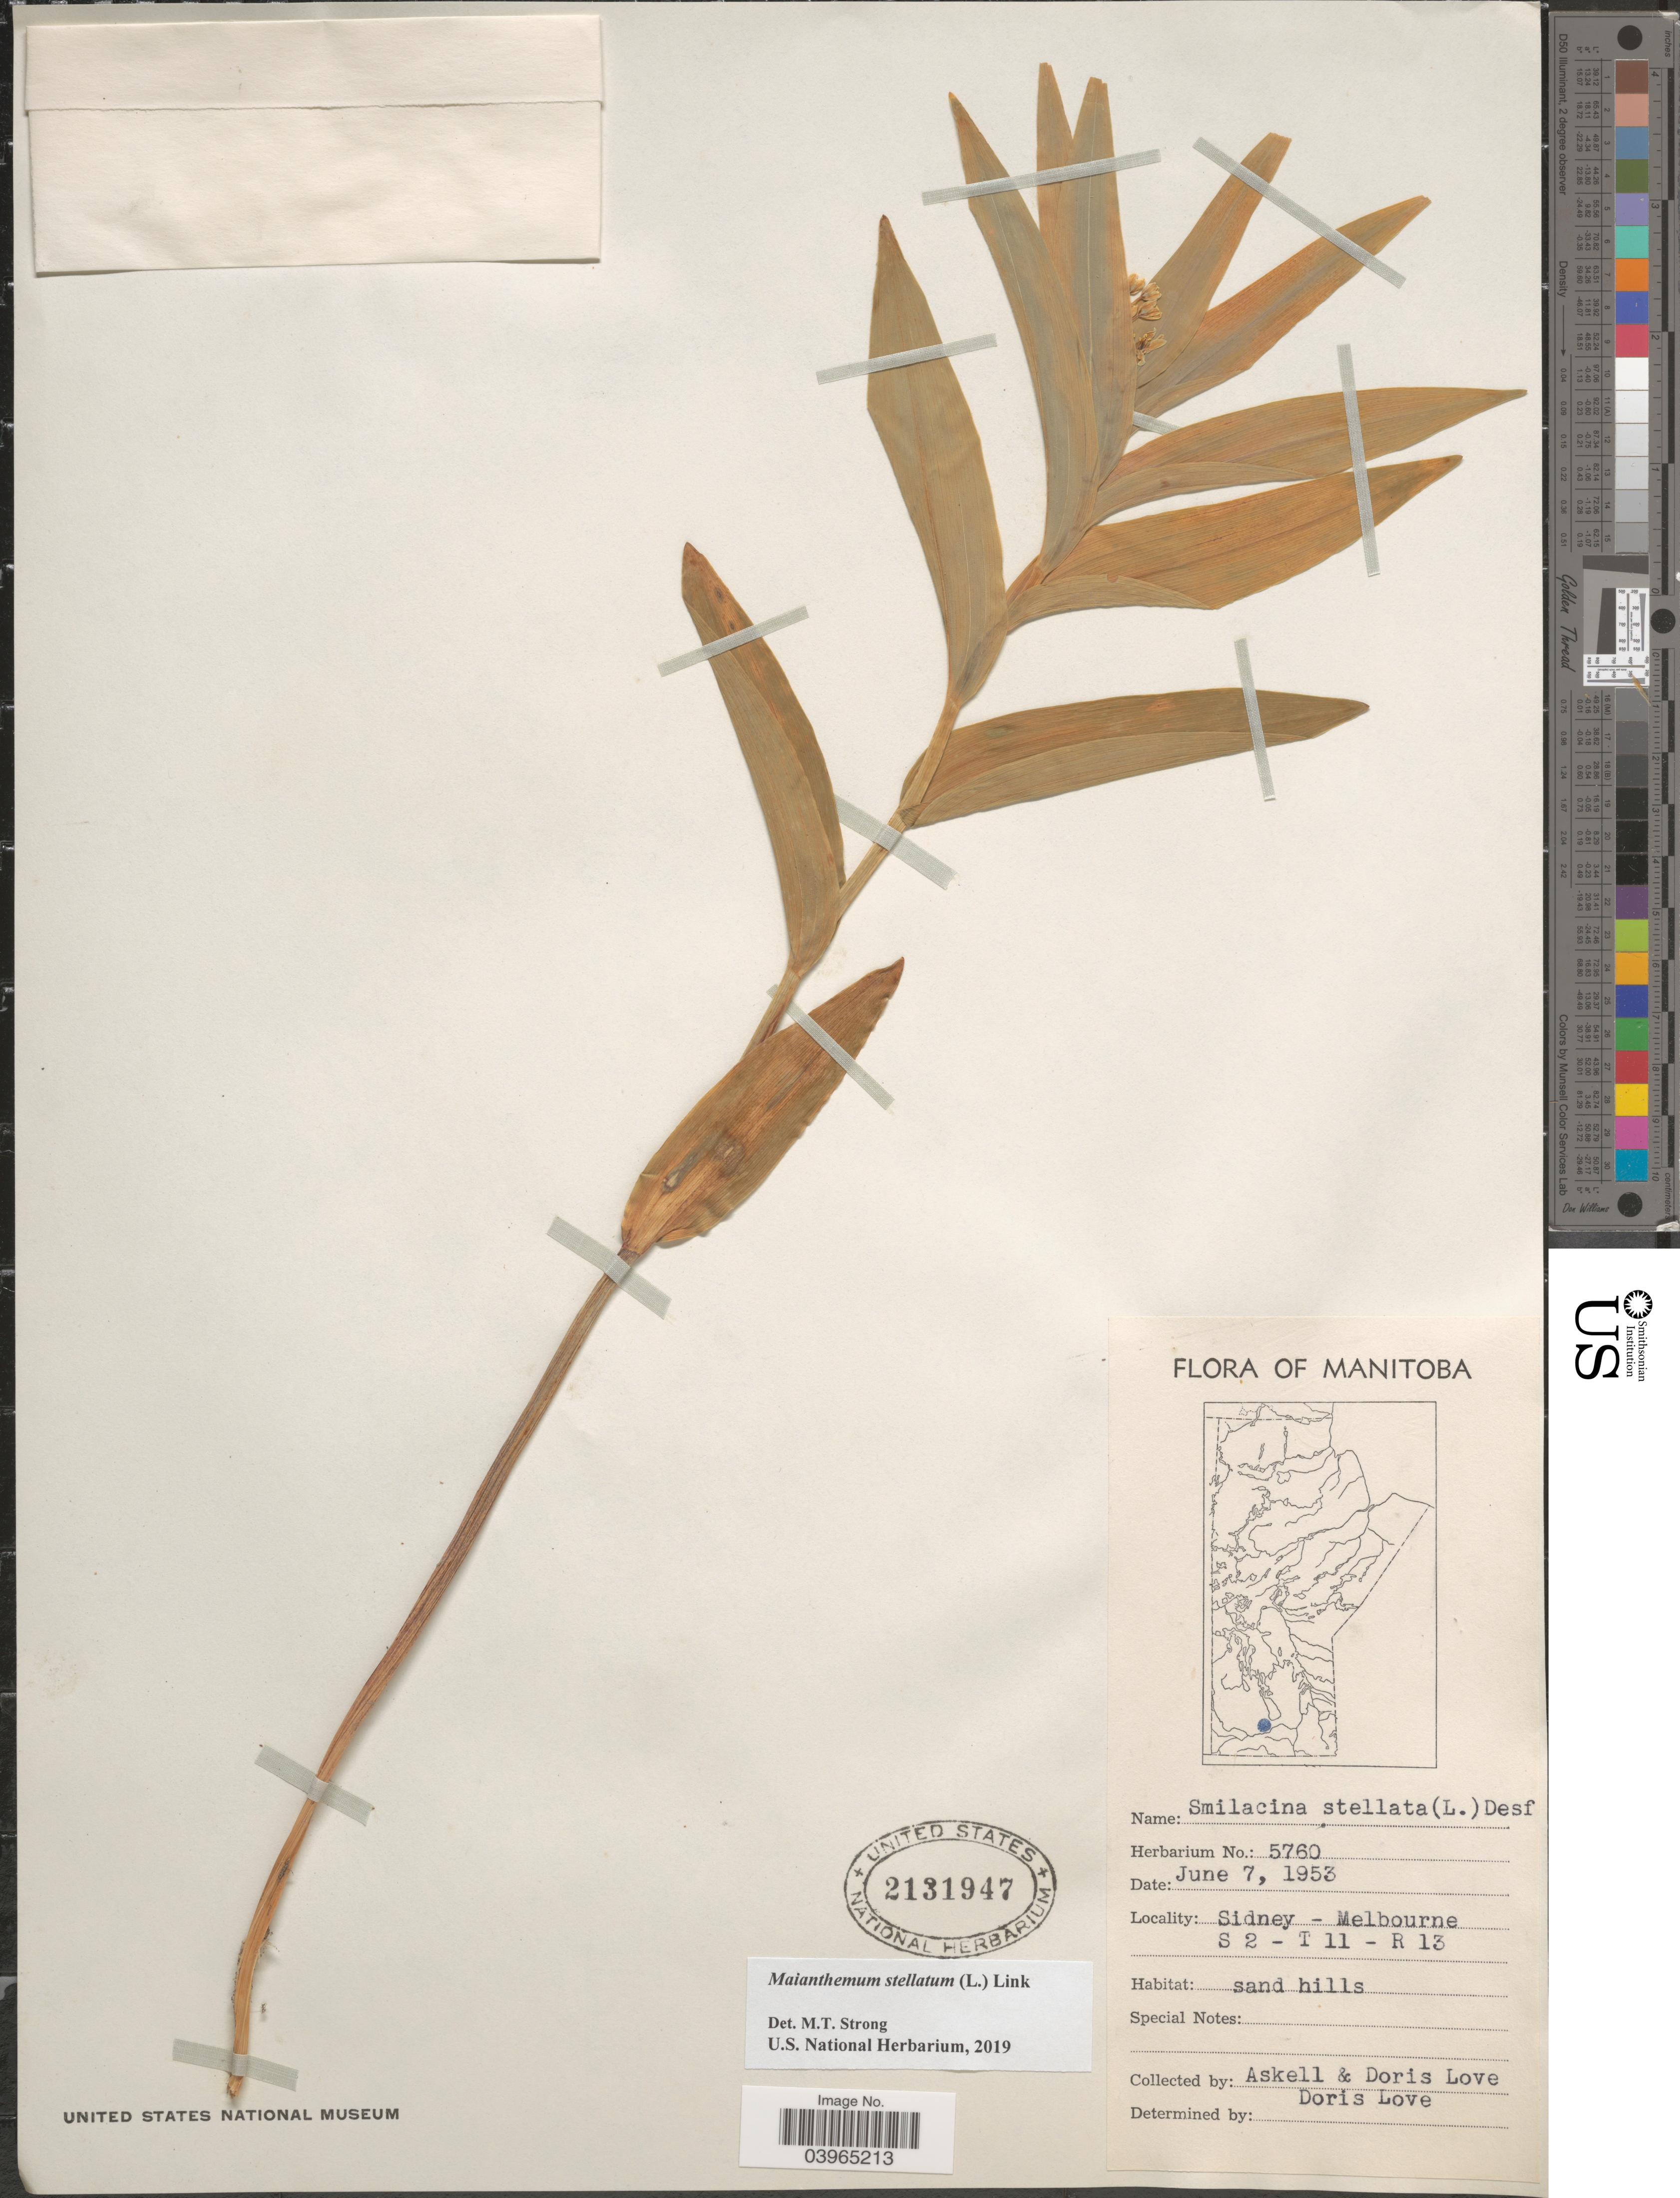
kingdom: Plantae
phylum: Tracheophyta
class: Liliopsida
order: Asparagales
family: Asparagaceae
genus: Maianthemum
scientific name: Maianthemum stellatum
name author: (L.) Link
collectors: Á. Löve & D. Löve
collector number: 5760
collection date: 1953-06-07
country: Canada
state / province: Manitoba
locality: Sidney - Melbourne S 2 - T 11 - R 13.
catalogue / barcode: US 2131947